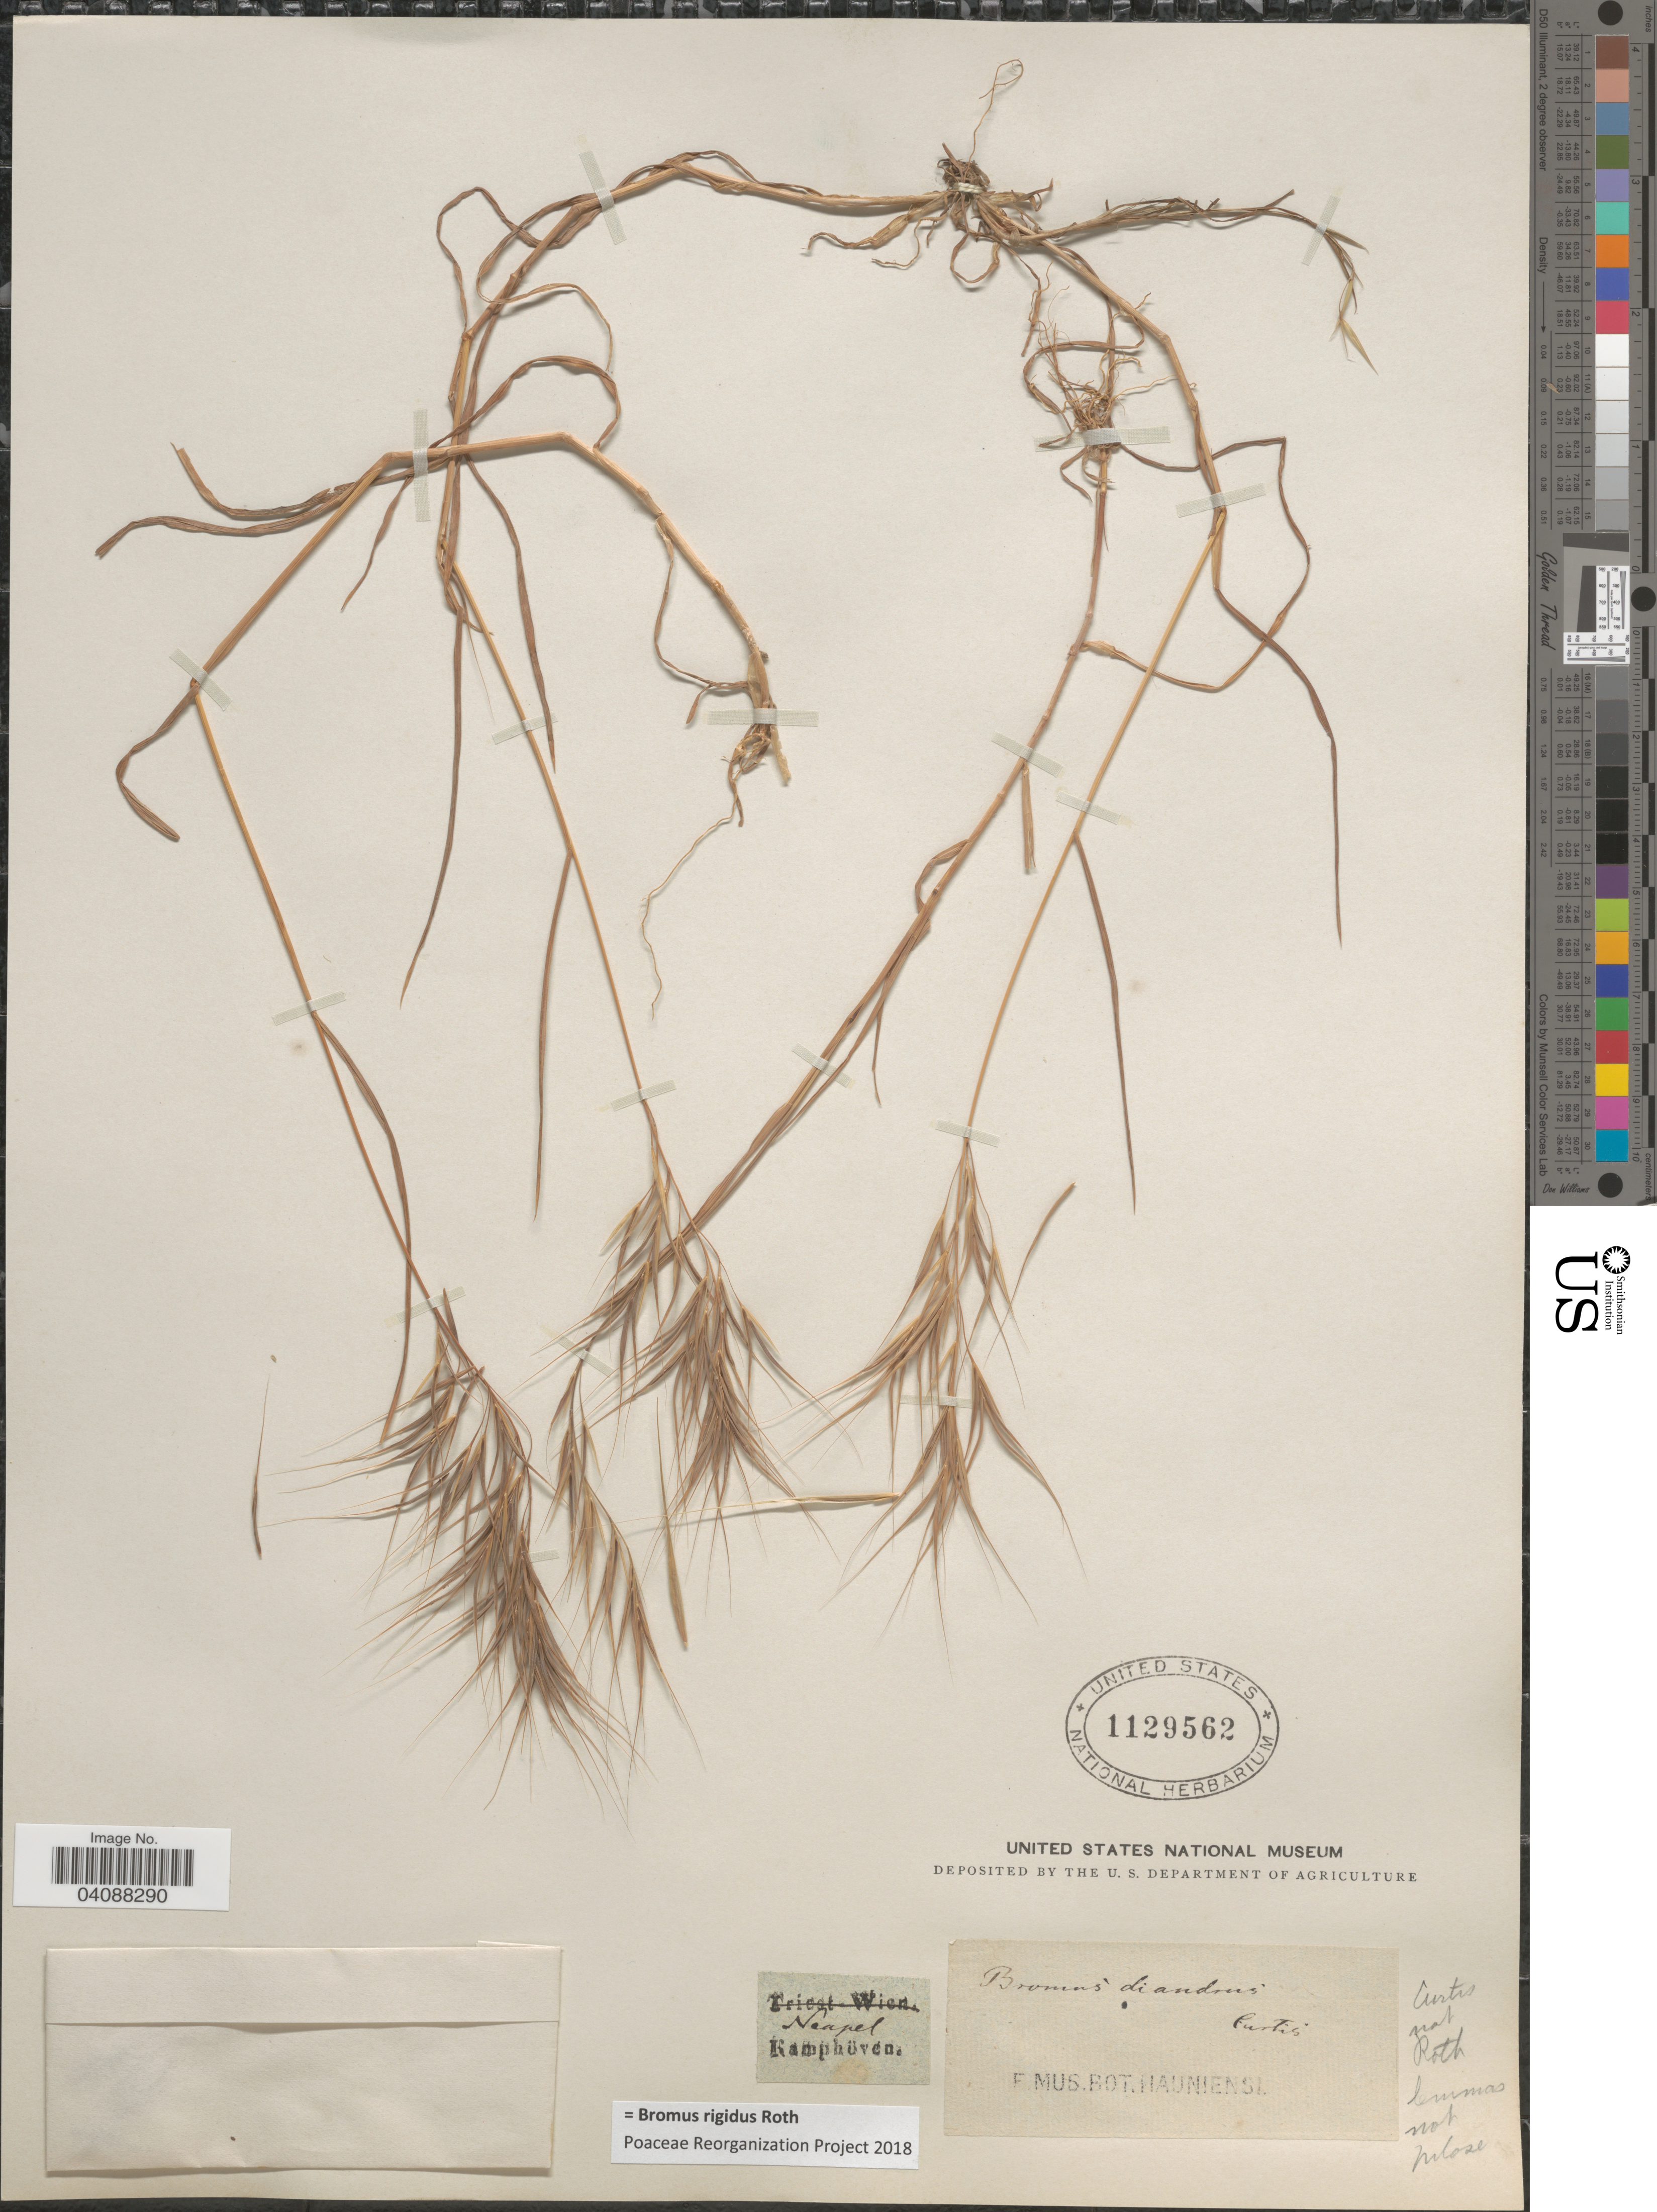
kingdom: Plantae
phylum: Tracheophyta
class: Liliopsida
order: Poales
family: Poaceae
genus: Bromus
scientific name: Bromus rigidus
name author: Roth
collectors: Kamphöven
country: Italy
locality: Neapel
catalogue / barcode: US 1129562